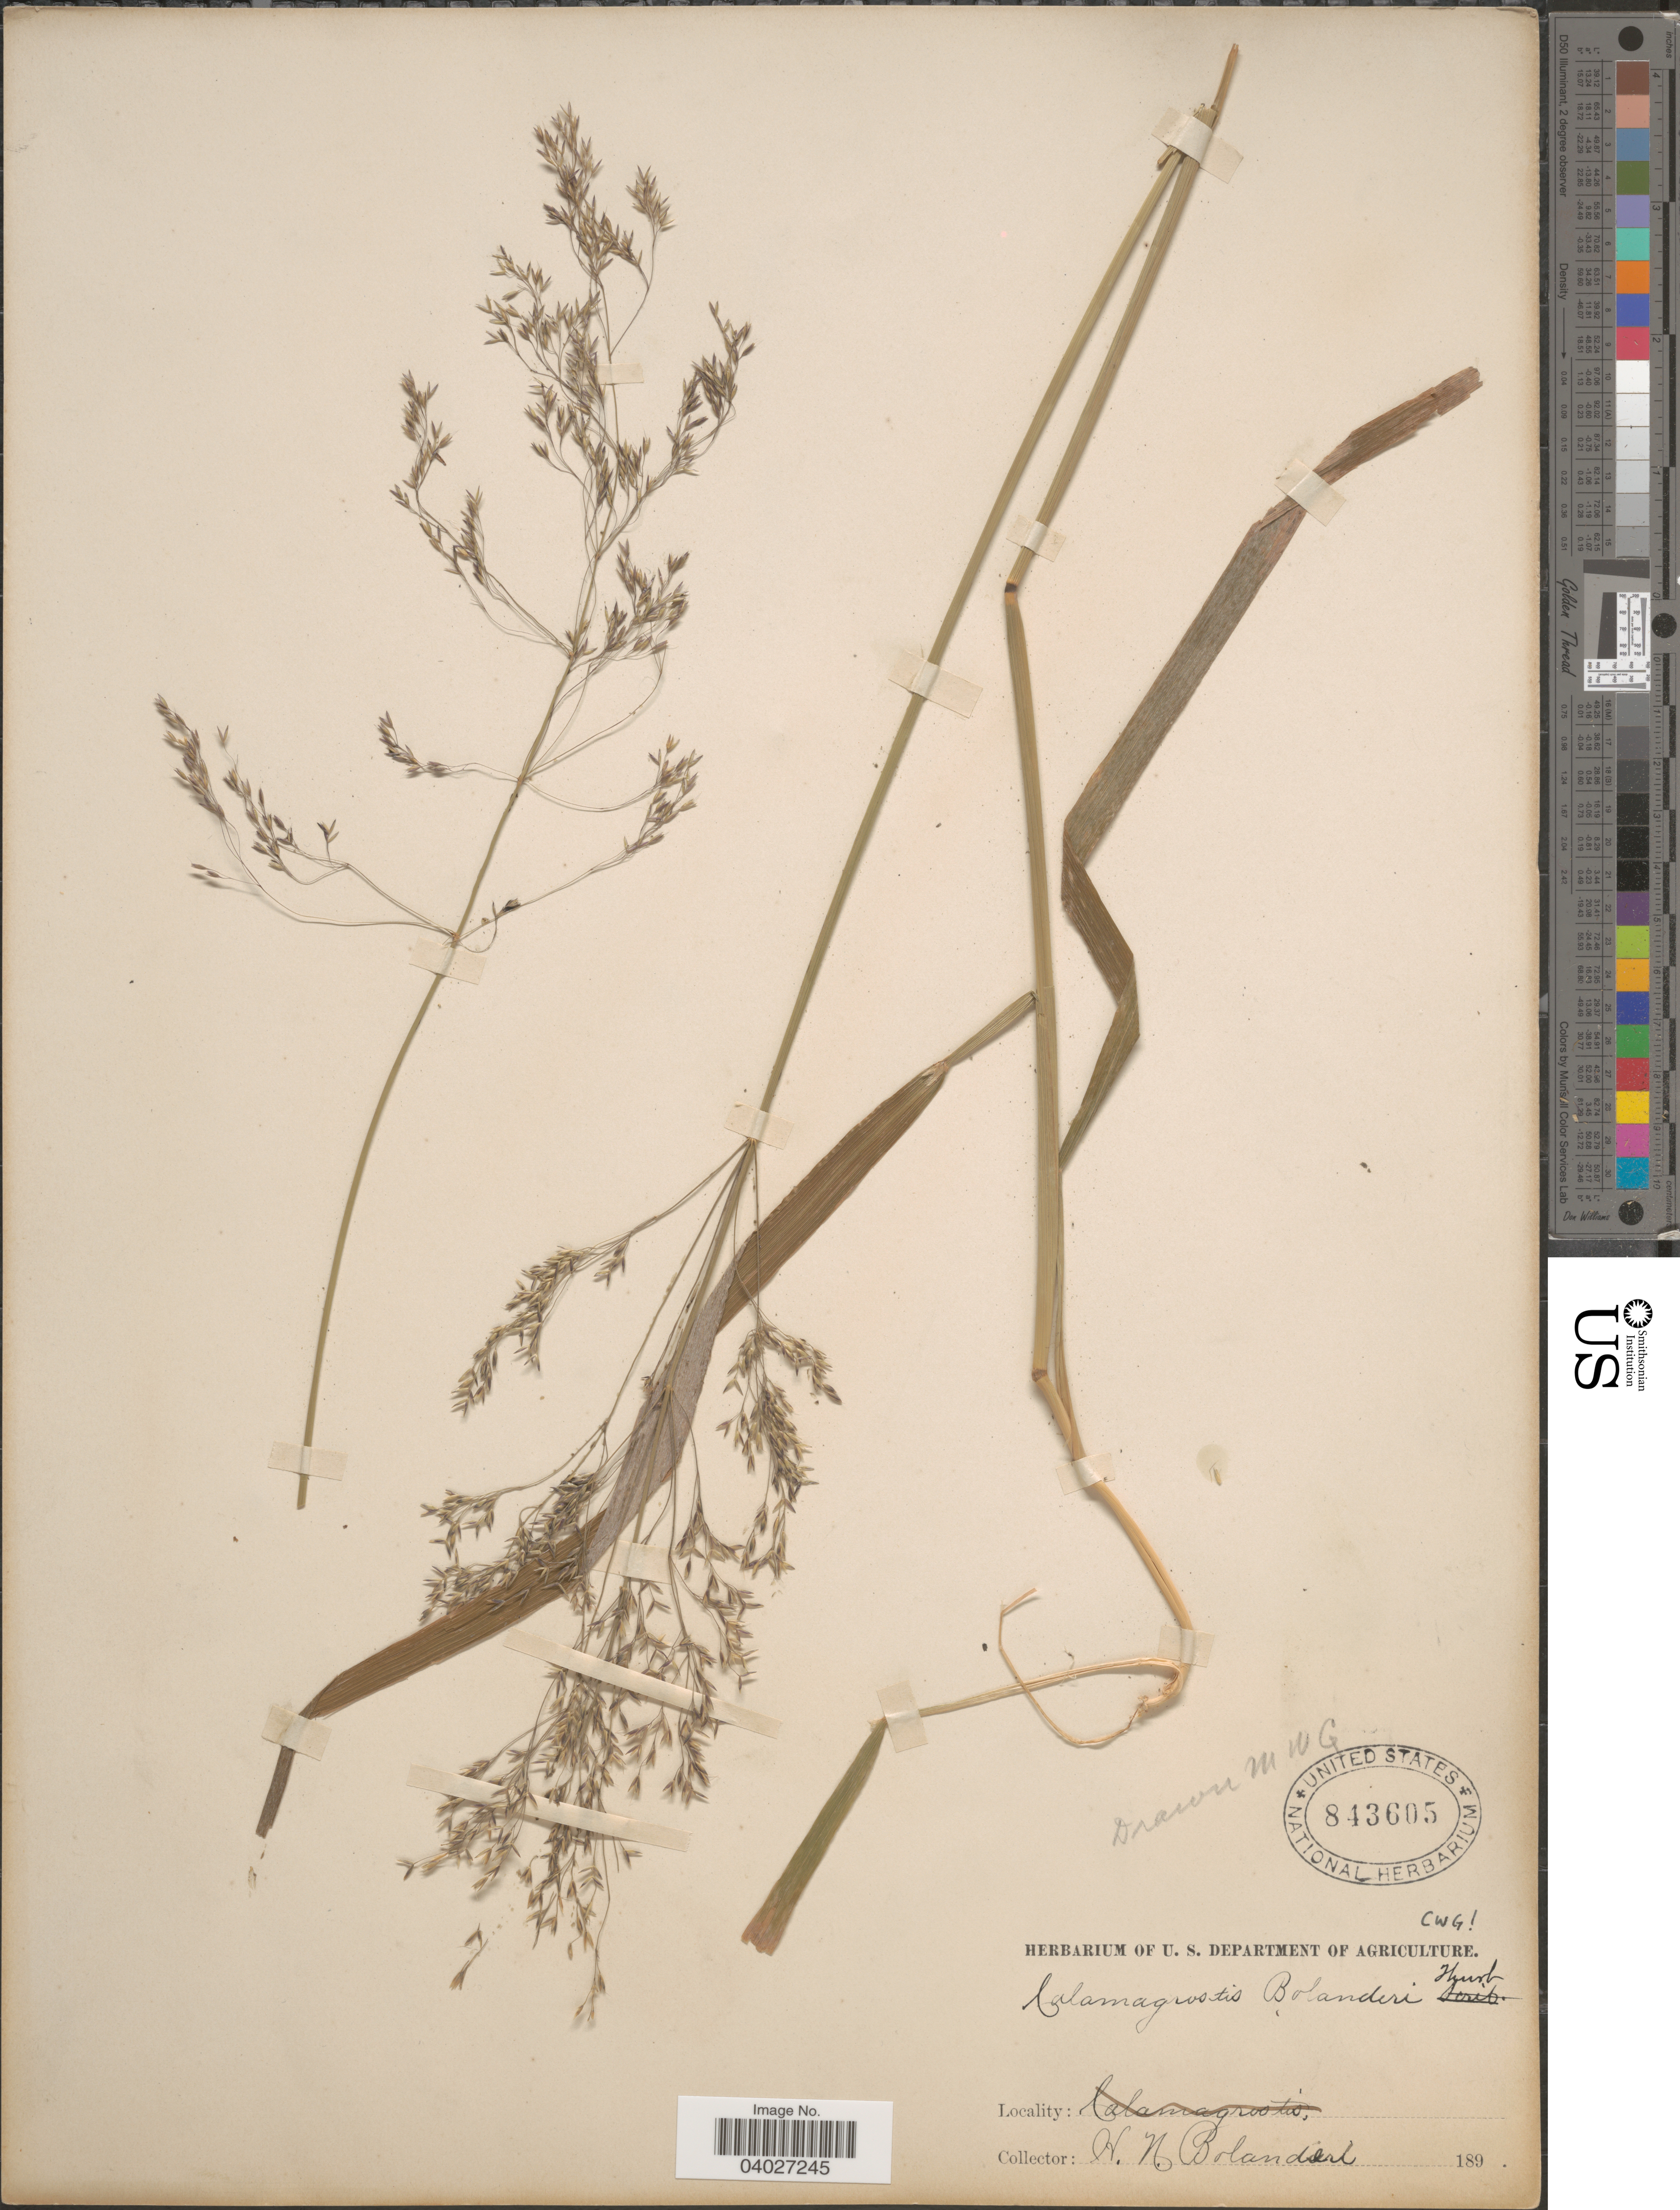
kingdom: Plantae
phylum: Tracheophyta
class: Liliopsida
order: Poales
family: Poaceae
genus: Calamagrostis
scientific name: Calamagrostis bolanderi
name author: Thurb.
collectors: H. Bolander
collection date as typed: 189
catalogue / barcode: US 843605